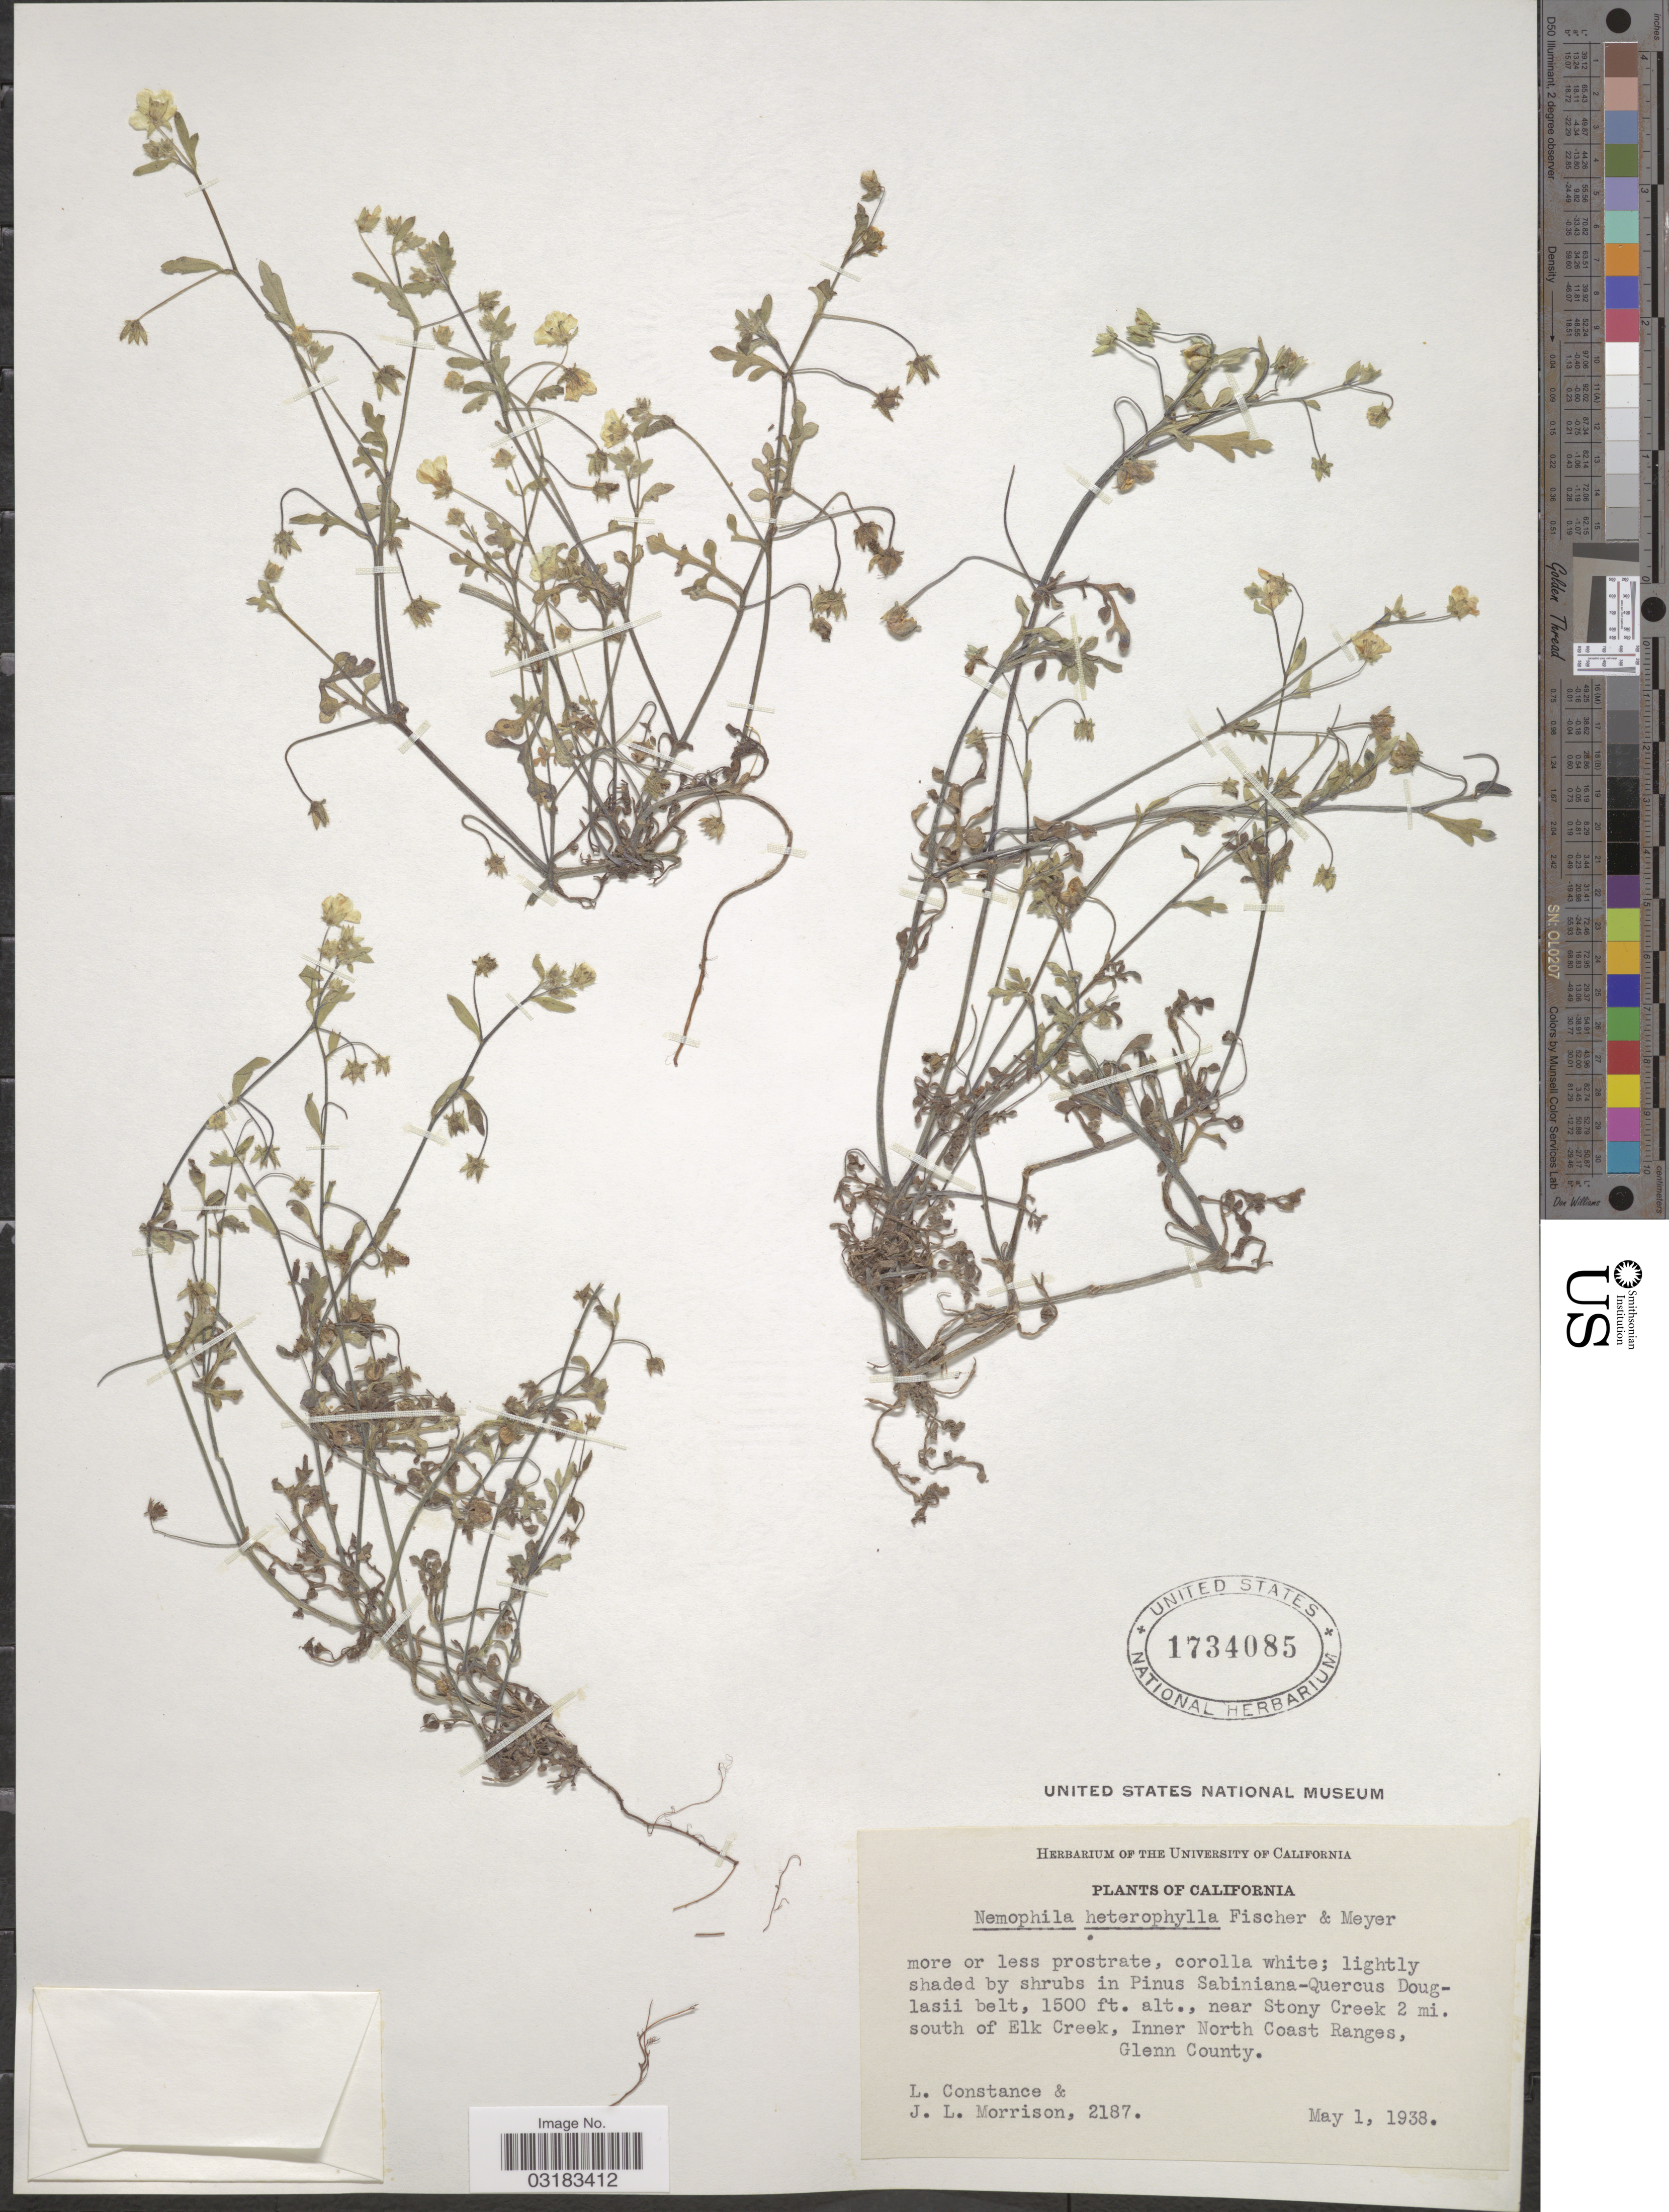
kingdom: Plantae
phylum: Tracheophyta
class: Magnoliopsida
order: Boraginales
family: Hydrophyllaceae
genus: Nemophila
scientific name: Nemophila heterophylla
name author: Fisch. & C.A. Mey.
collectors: L. Constance & J. Morrison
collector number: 2187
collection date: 1938-05-01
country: United States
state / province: California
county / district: Glenn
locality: Near Stony Creek 2 mi. south of Elk Creek, Inner North Coast Ranges, Glenn County.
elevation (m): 457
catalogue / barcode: US 1734085